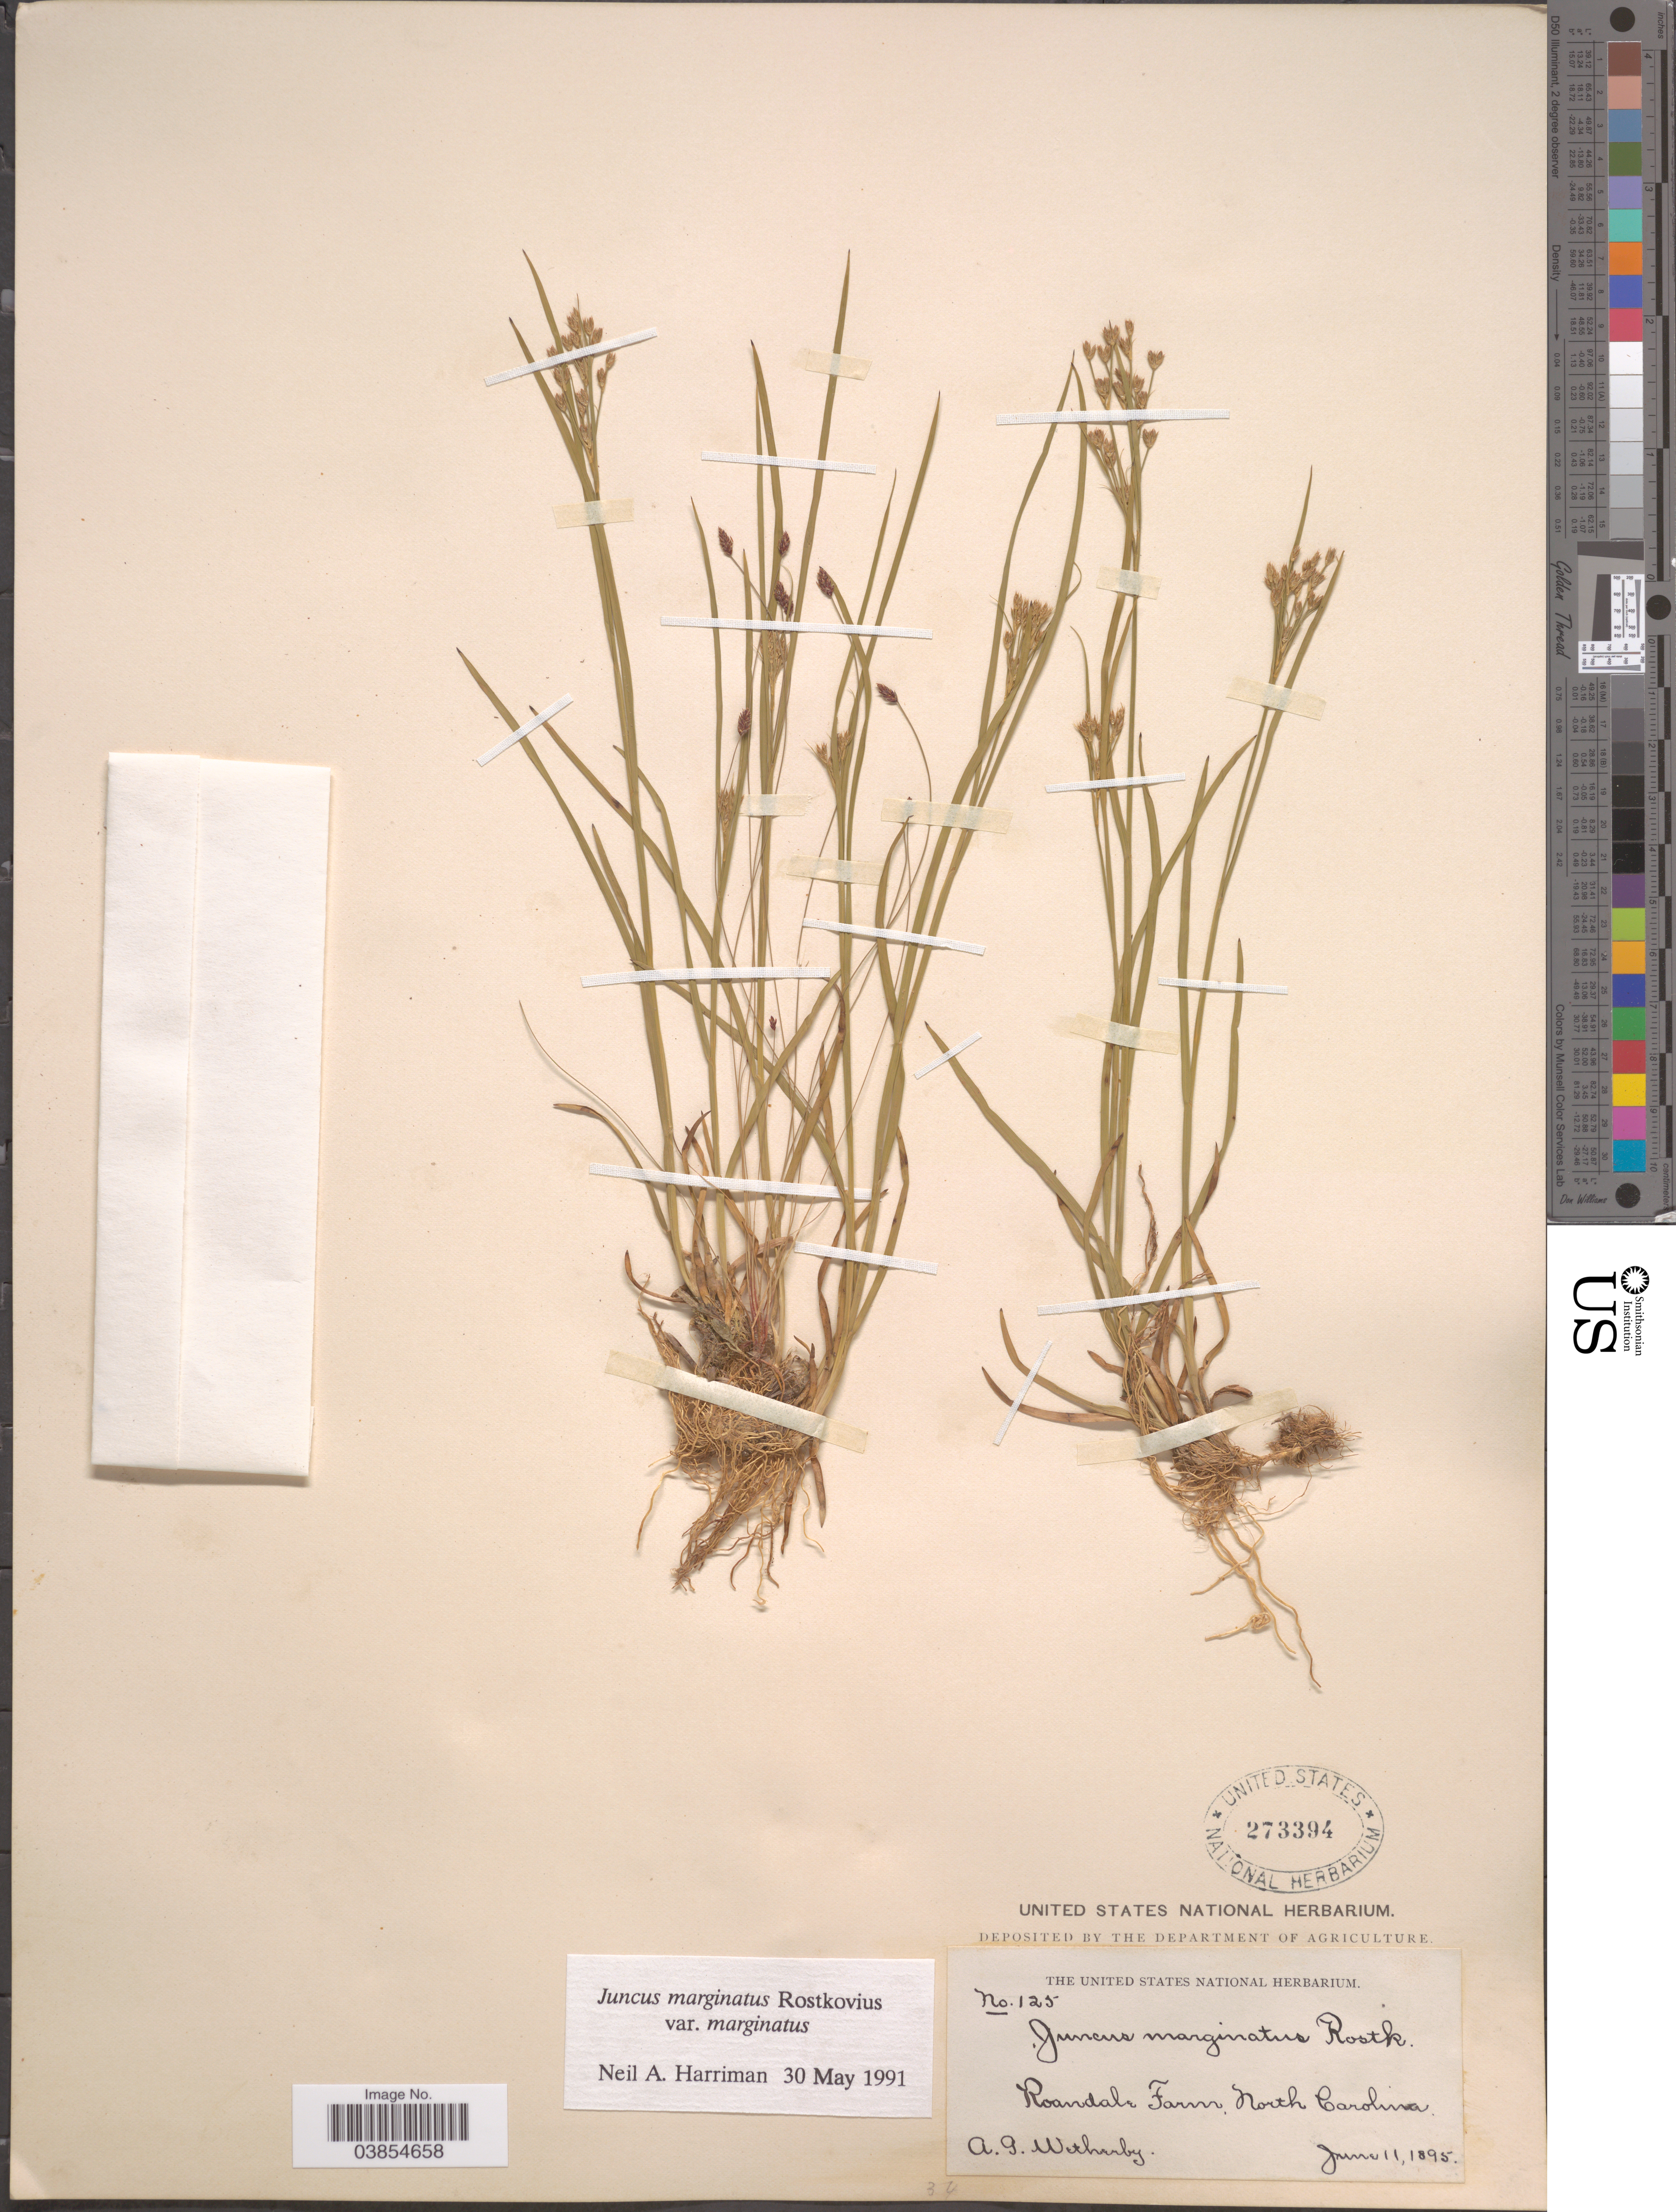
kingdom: Plantae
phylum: Tracheophyta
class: Liliopsida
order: Poales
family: Juncaceae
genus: Juncus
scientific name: Juncus marginatus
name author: Rostk.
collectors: A. Wetherby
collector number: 125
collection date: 1895-06-11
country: United States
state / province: North Carolina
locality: Roandale Farm.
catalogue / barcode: US 273394